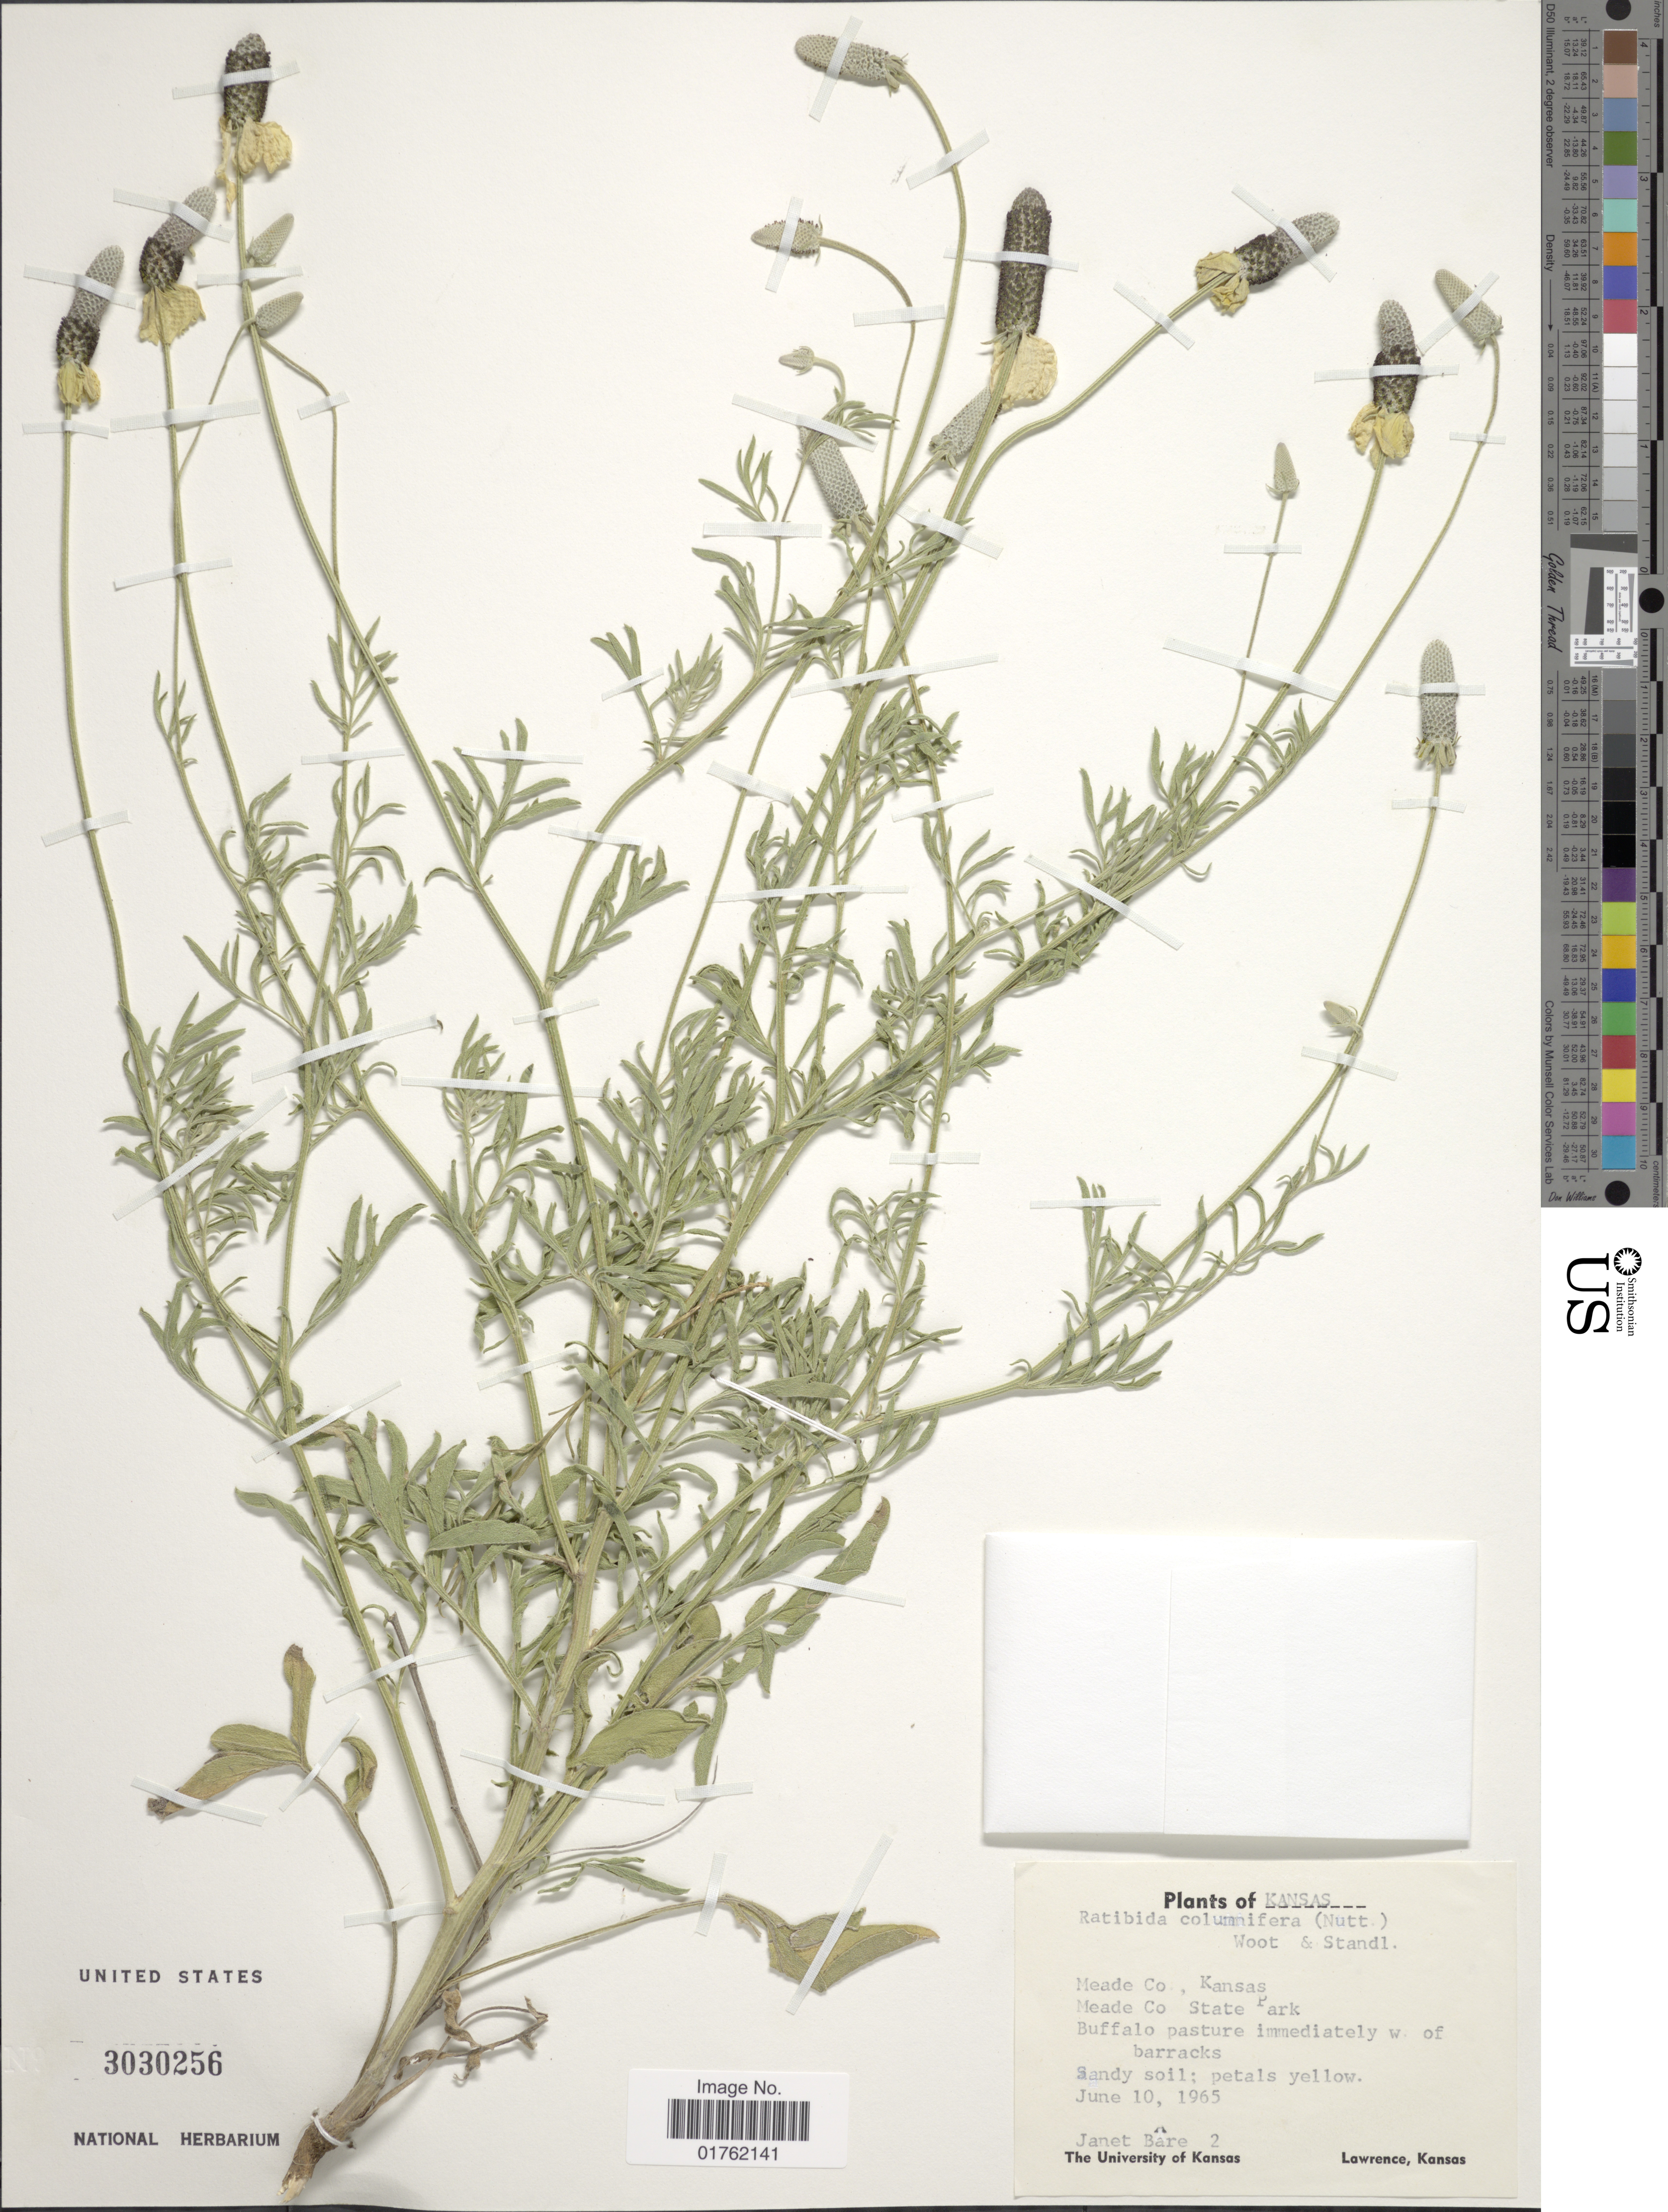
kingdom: Plantae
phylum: Tracheophyta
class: Magnoliopsida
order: Asterales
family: Asteraceae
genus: Ratibida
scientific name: Ratibida columnaris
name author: (Pursh) D. Don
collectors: J. Baré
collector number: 2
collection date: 1965-06-10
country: United States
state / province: Kansas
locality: Meade Co., Kansas, Meade Co., State Park,Buffalo pasture immediately w of barracks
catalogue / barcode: US 3030256